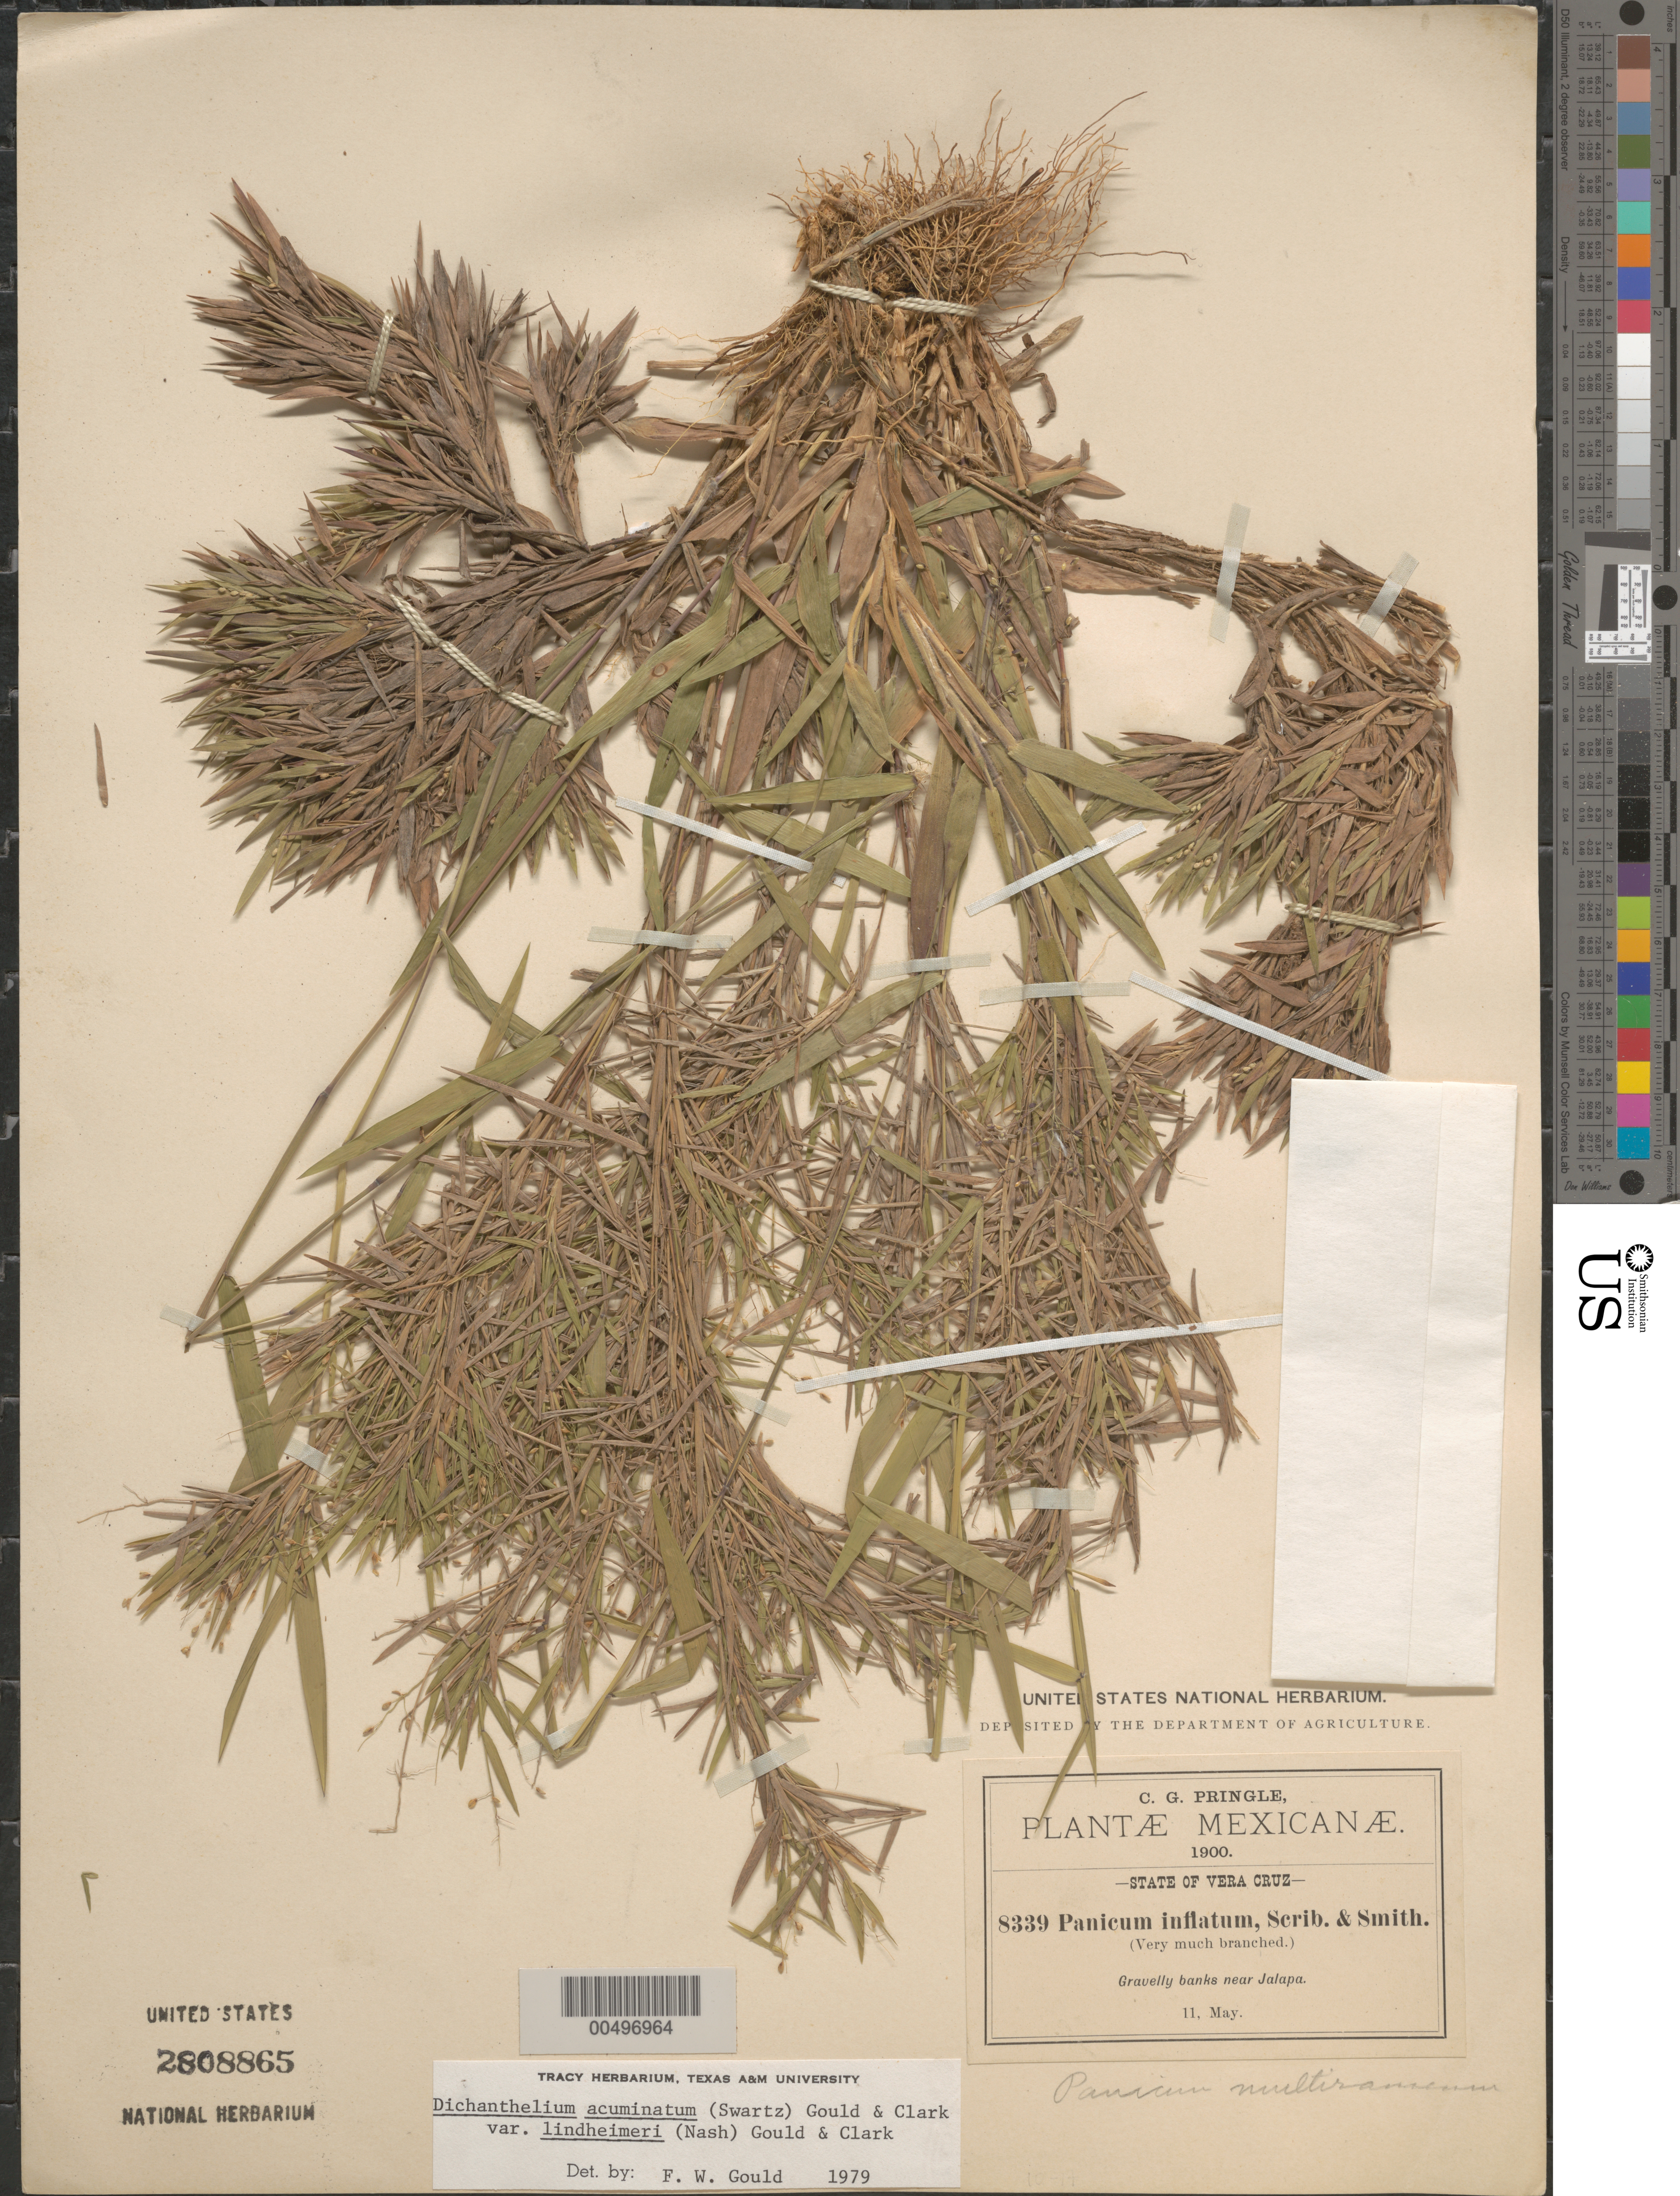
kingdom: Plantae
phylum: Tracheophyta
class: Liliopsida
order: Poales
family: Poaceae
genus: Dichanthelium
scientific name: Dichanthelium acuminatum var. lindheimeri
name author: (Nash) Gould & C.A. Clark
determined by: Gould, F. W.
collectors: C. G. Pringle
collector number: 8339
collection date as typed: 11 May 1900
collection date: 1900-05-11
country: Mexico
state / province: Veracruz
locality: Near Jalapa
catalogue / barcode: US 2808865